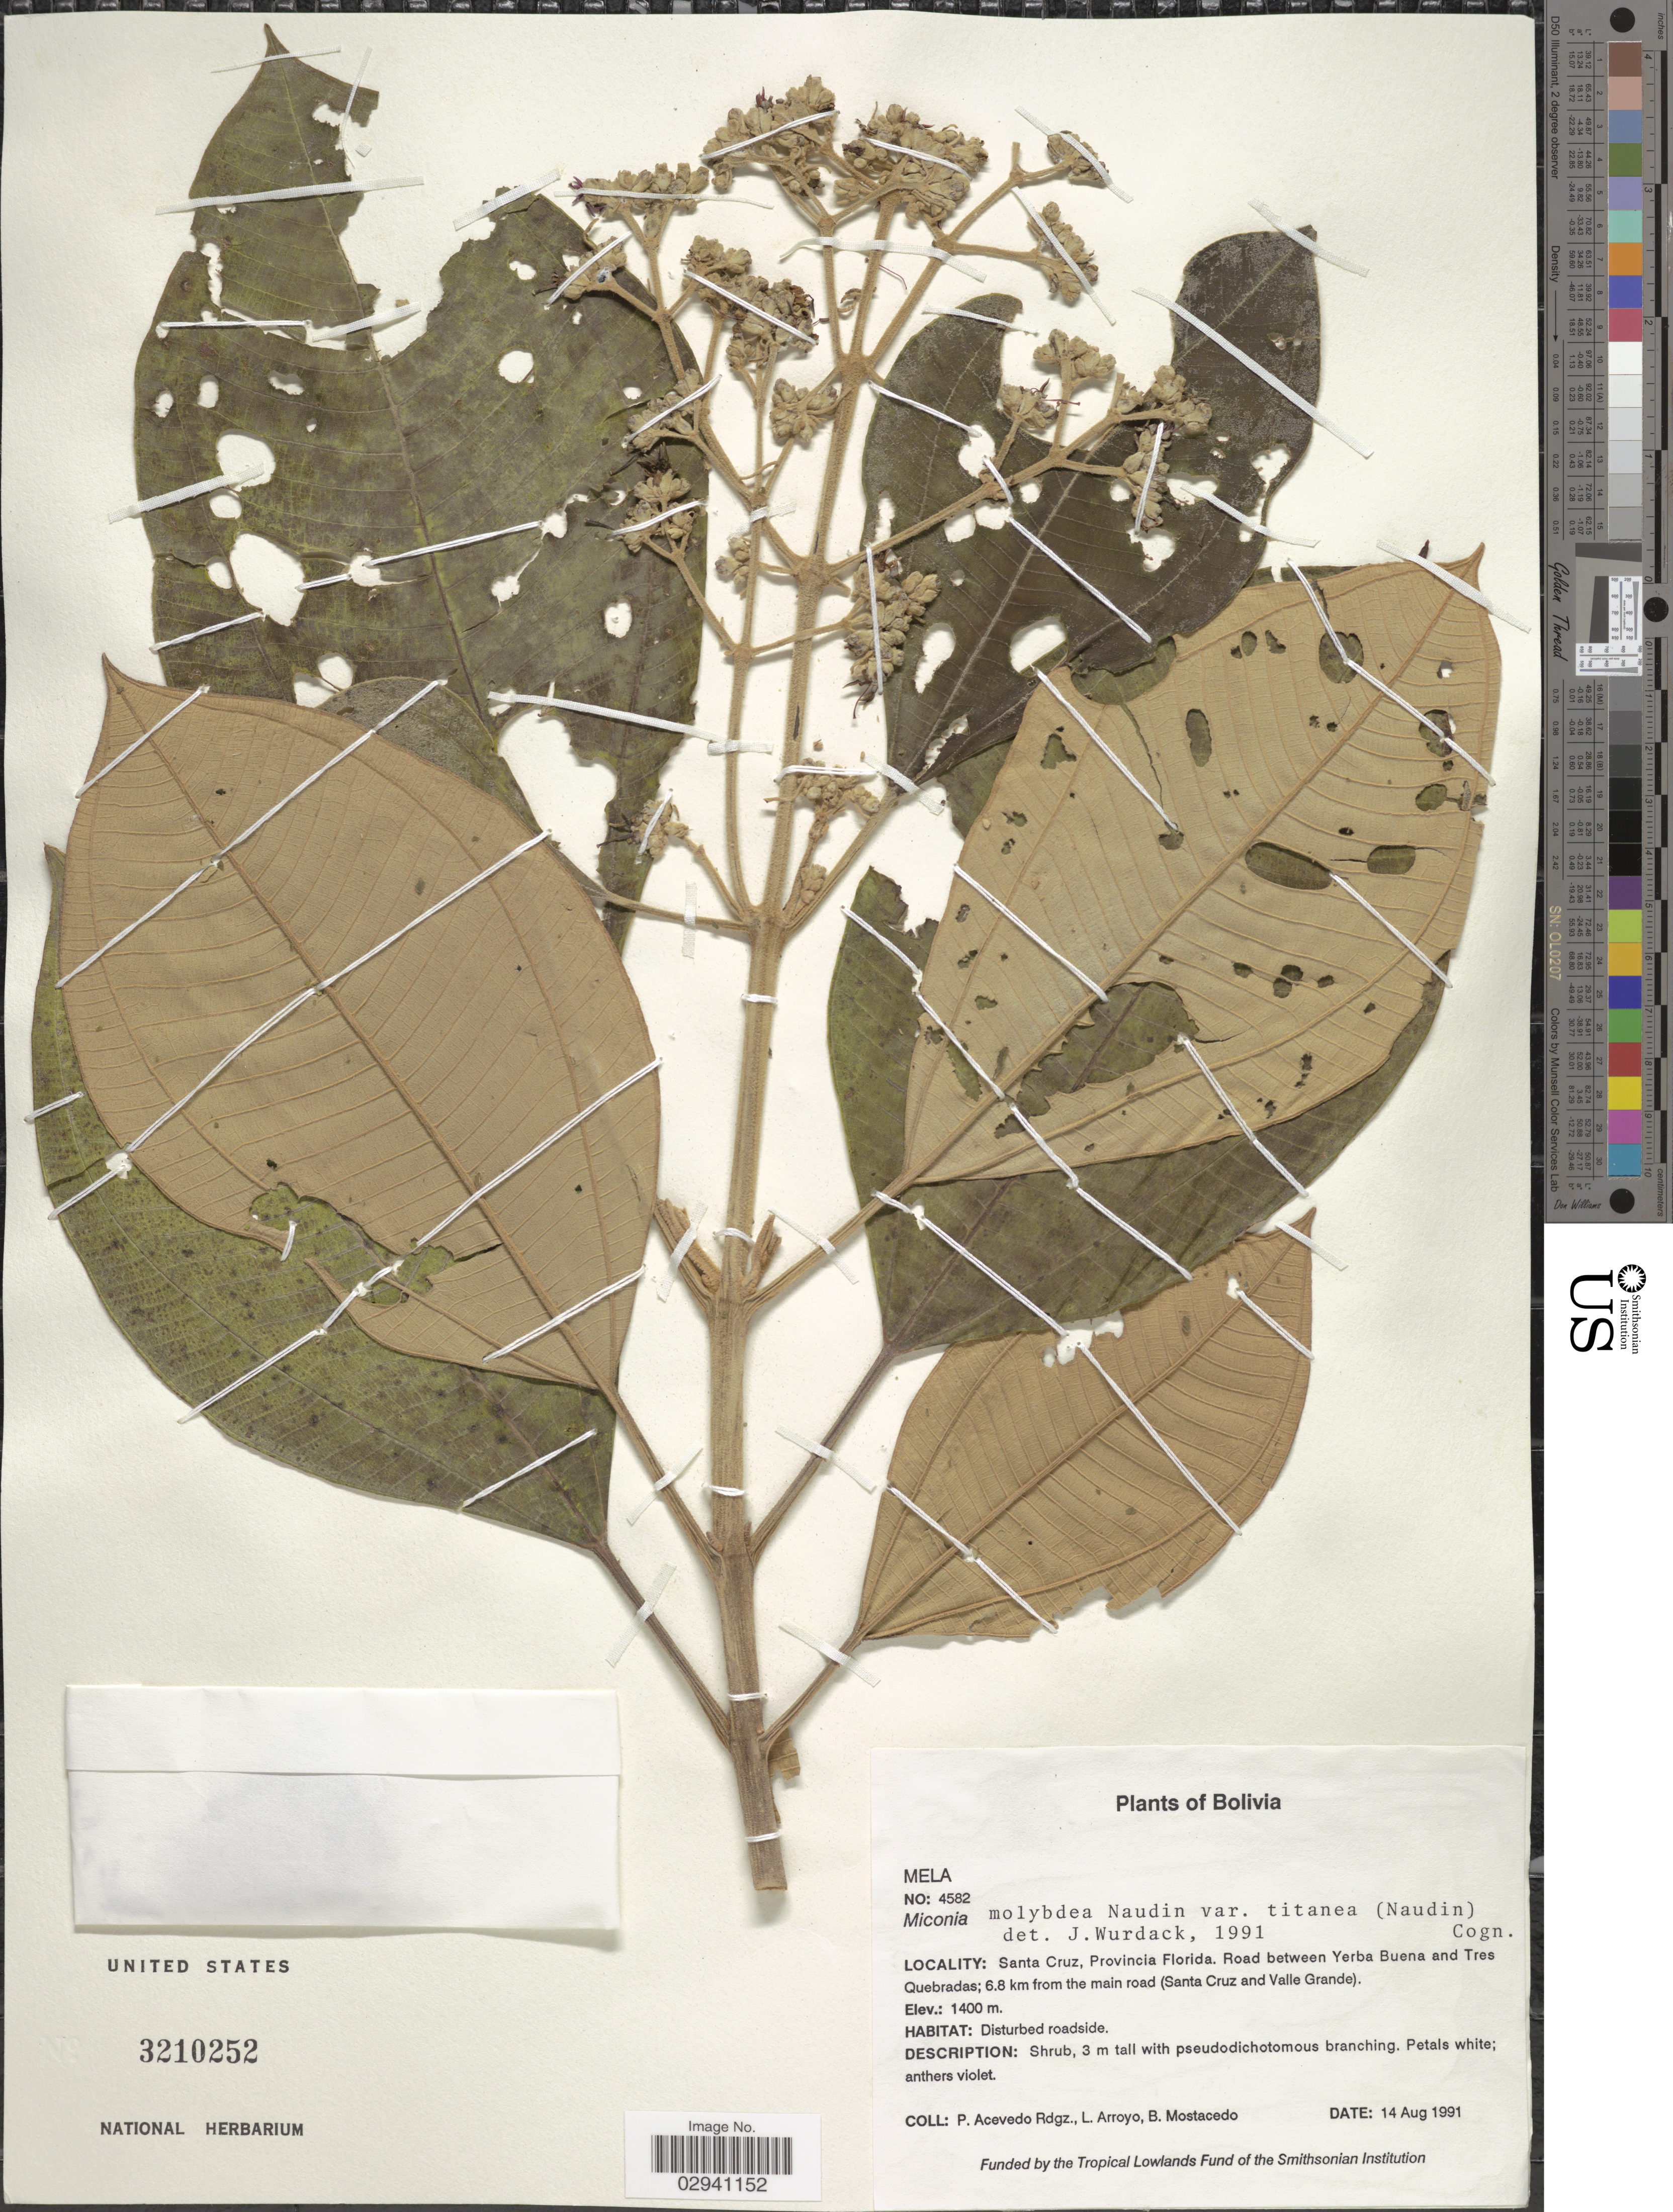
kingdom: Plantae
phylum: Tracheophyta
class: Magnoliopsida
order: Myrtales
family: Melastomataceae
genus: Miconia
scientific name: Miconia molybdea var. titanea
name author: (Naudin) Cogn.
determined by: Wurdack, John J., (US), US (UNITED STATES)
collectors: P. Acevedo-Rodr., L. Arroyo & B. Mostacedo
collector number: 4582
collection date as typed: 14 Aug 1991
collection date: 1991-08-14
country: Bolivia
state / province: Santa Cruz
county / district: Florida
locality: Depart. Santa Cruz, Provincia Florida. Road between Yerba Buena and Tres Quebradas; 6.8 km from the main road (Depart. Santa Cruz and Valle Grande).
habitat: Disturbed roadside.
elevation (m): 1400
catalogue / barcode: US 3210252